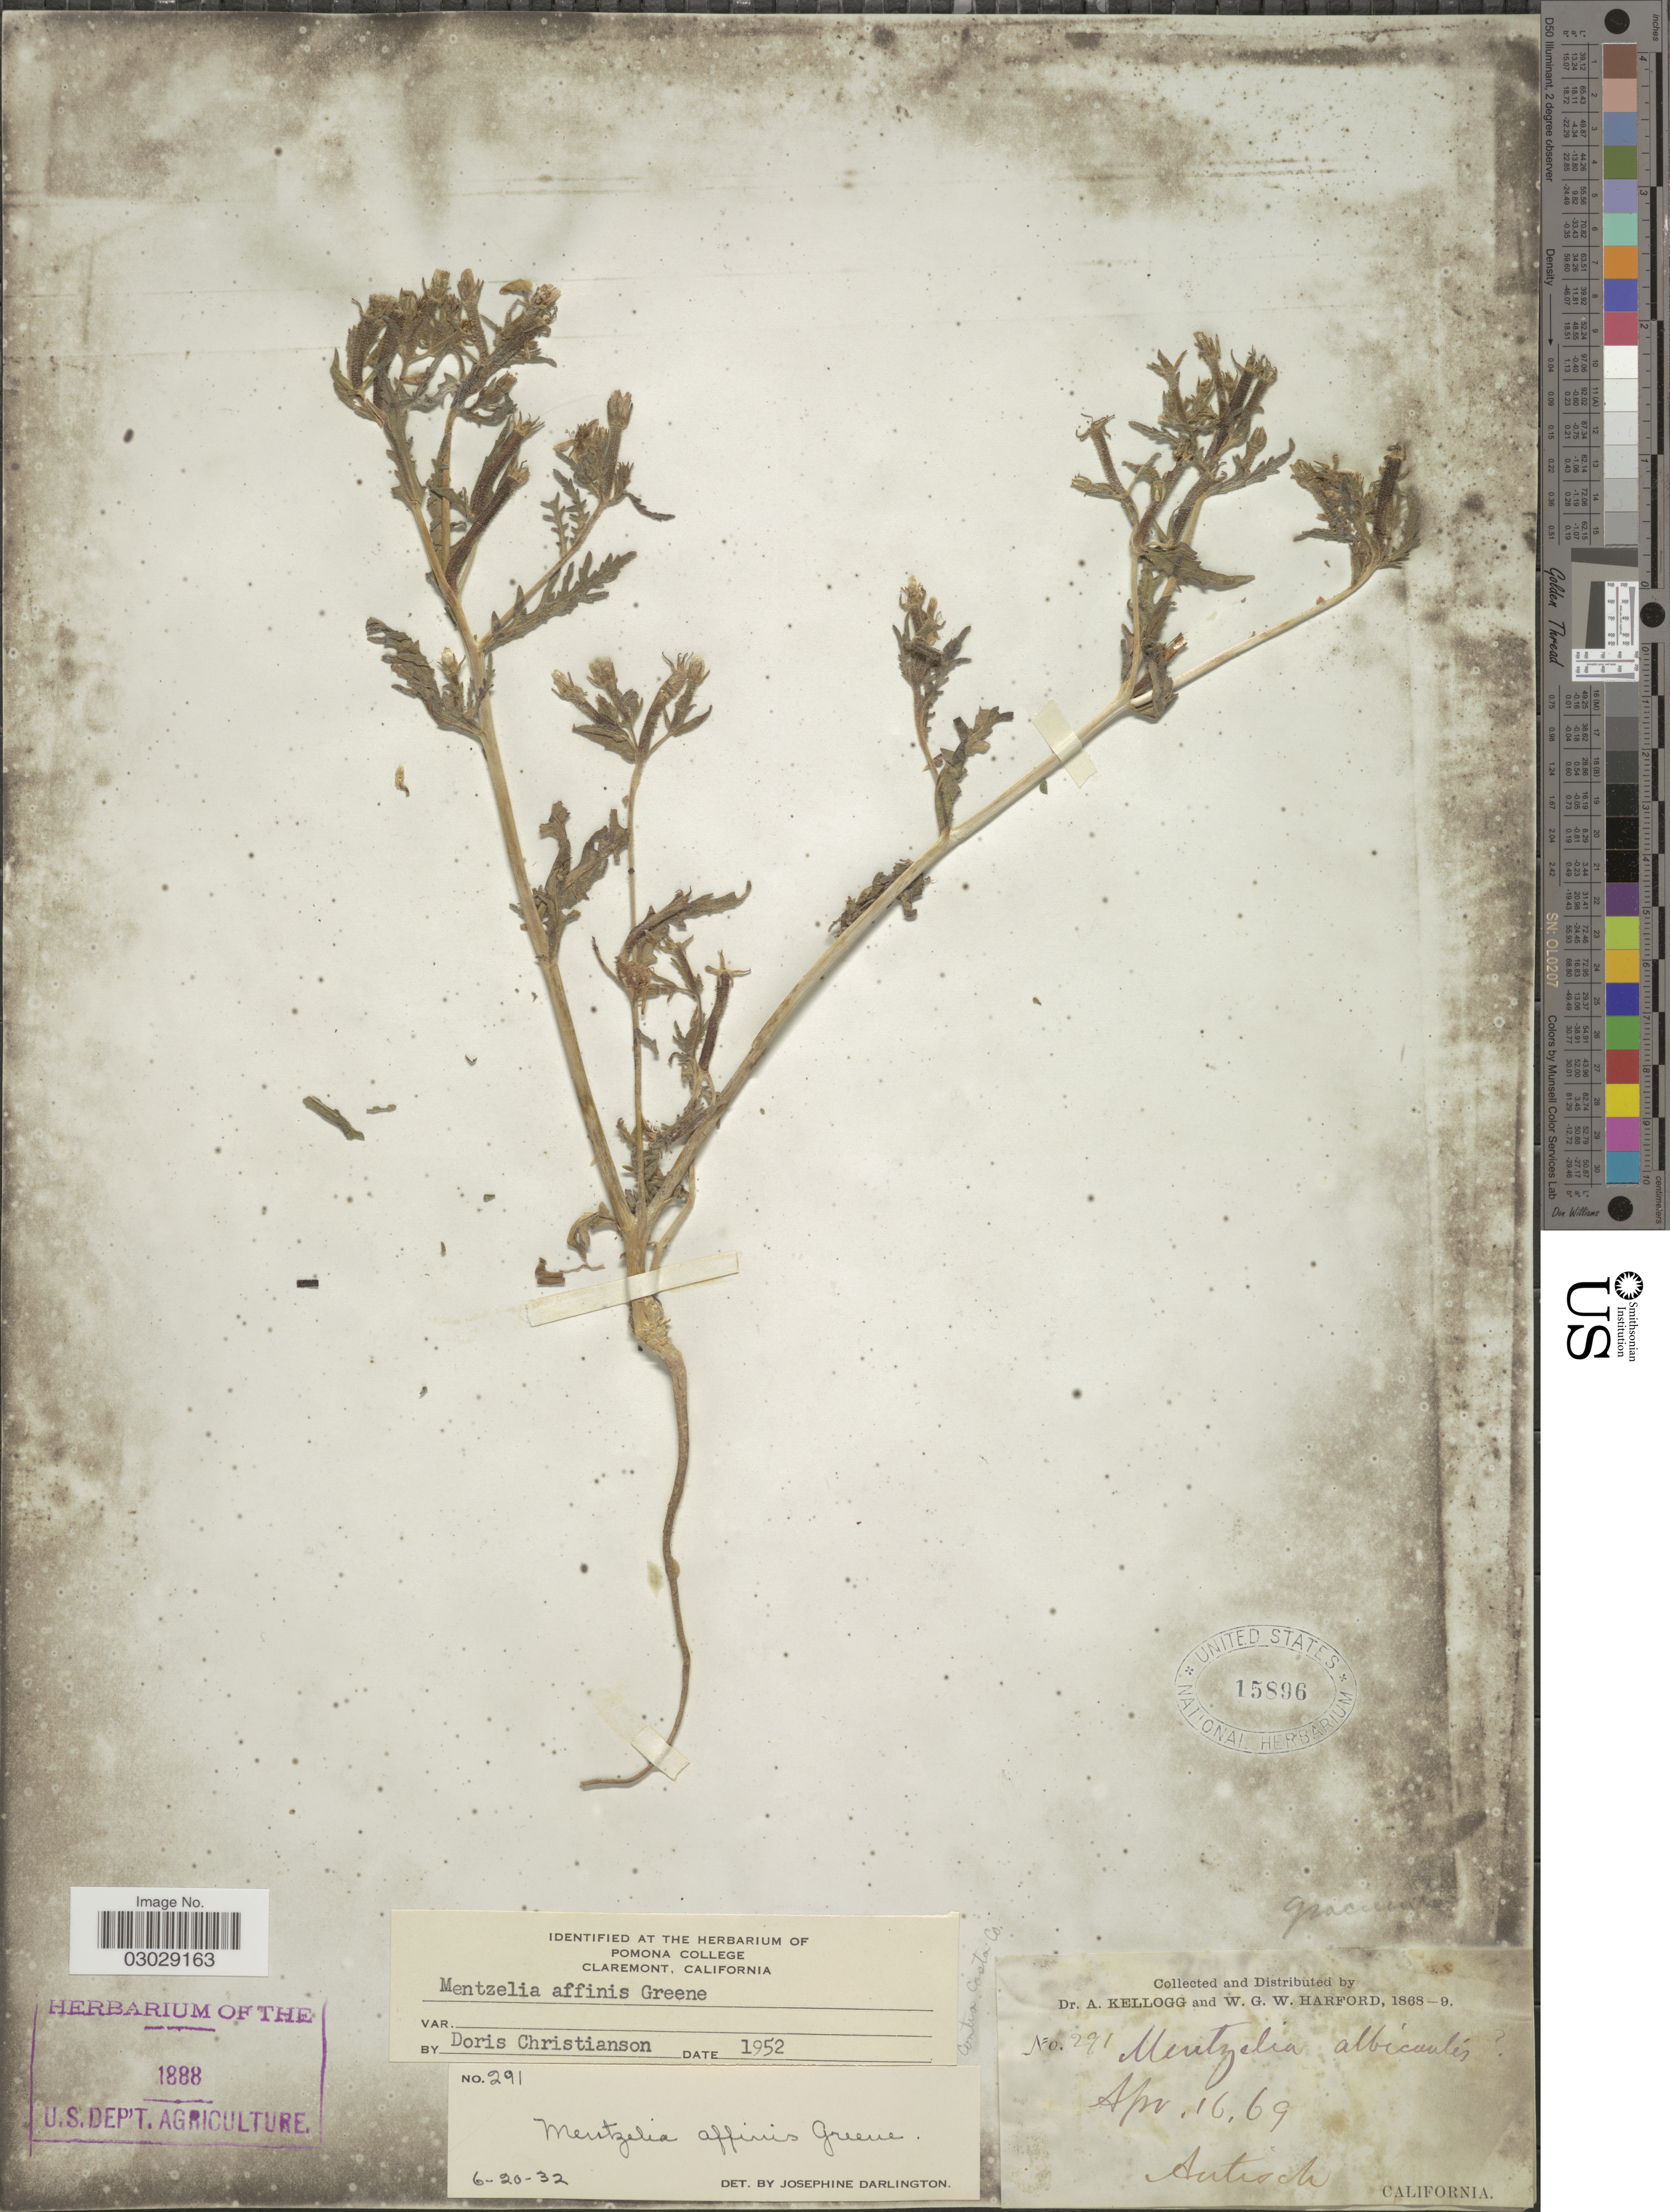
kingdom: Plantae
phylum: Tracheophyta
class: Magnoliopsida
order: Cornales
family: Loasaceae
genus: Mentzelia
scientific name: Mentzelia affinis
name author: Greene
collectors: A. Kellogg & W. G. W. Harford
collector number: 291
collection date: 1869-04-16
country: United States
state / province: California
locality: Antioch.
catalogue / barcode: US 15896